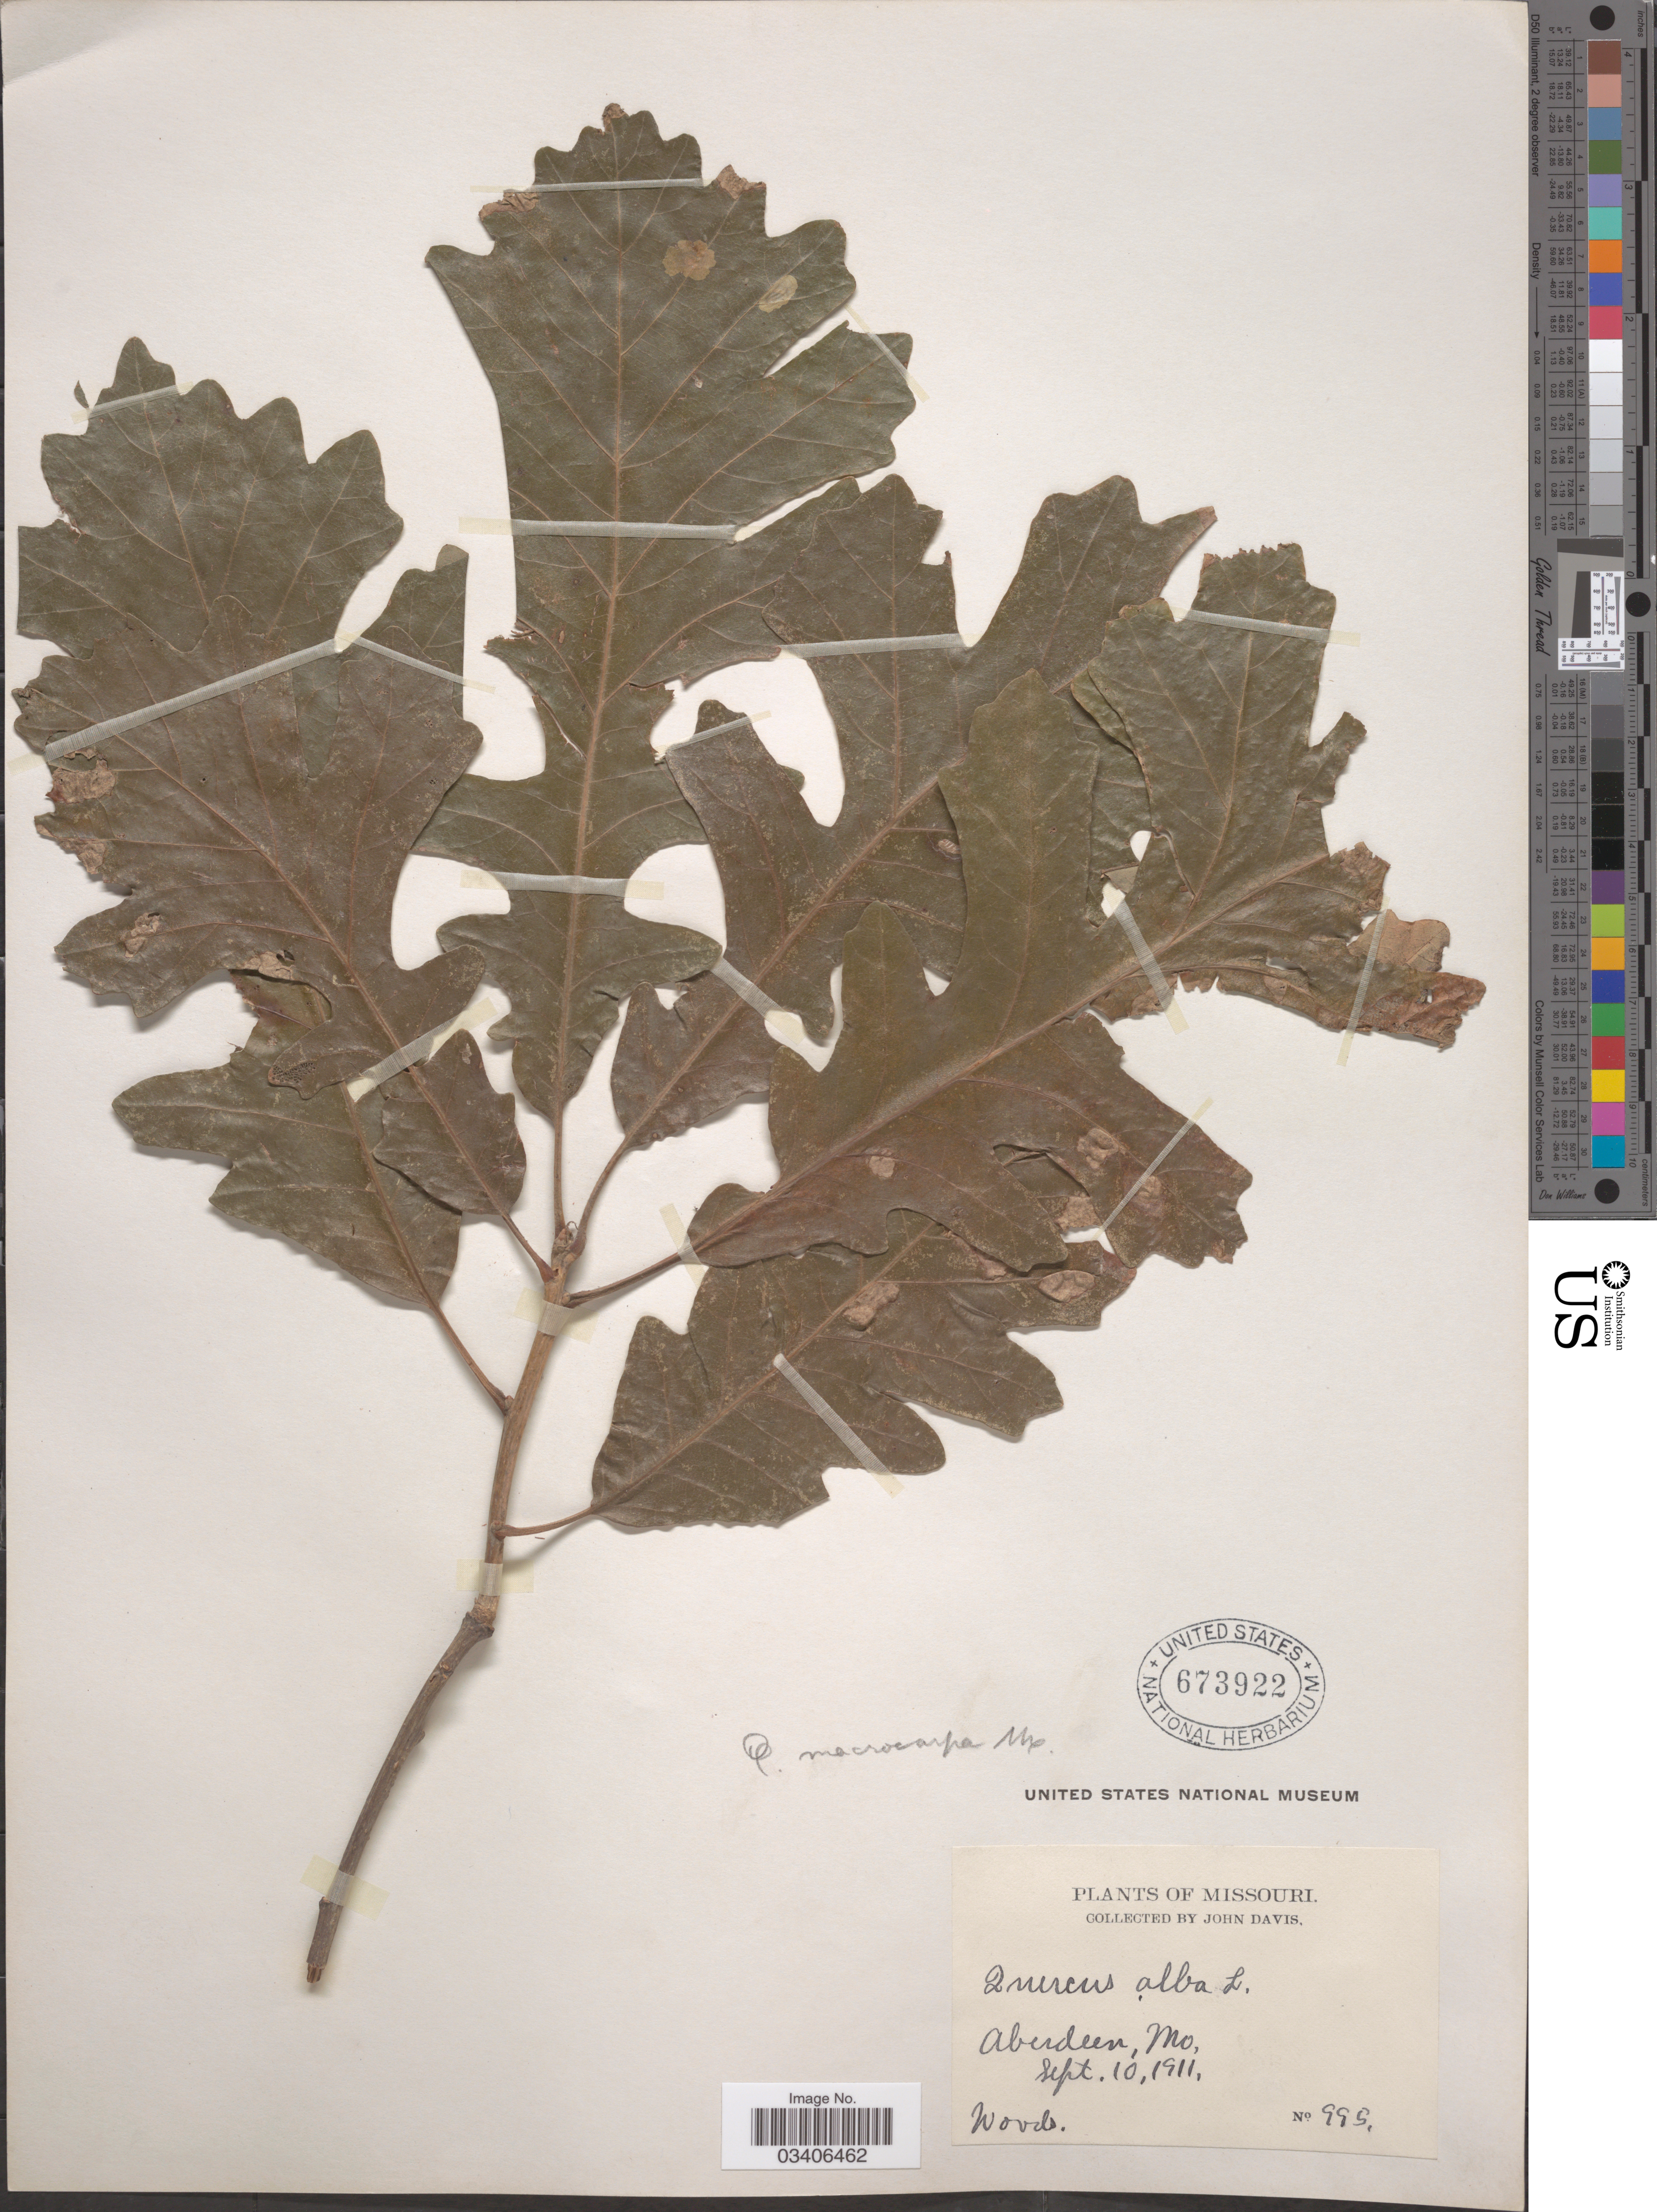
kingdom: Plantae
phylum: Tracheophyta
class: Magnoliopsida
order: Fagales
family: Fagaceae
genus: Quercus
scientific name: Quercus macrocarpa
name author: Michx.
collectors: J. Davis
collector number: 995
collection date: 1911-09-10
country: United States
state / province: Missouri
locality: Aberdeen.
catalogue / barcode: US 673922